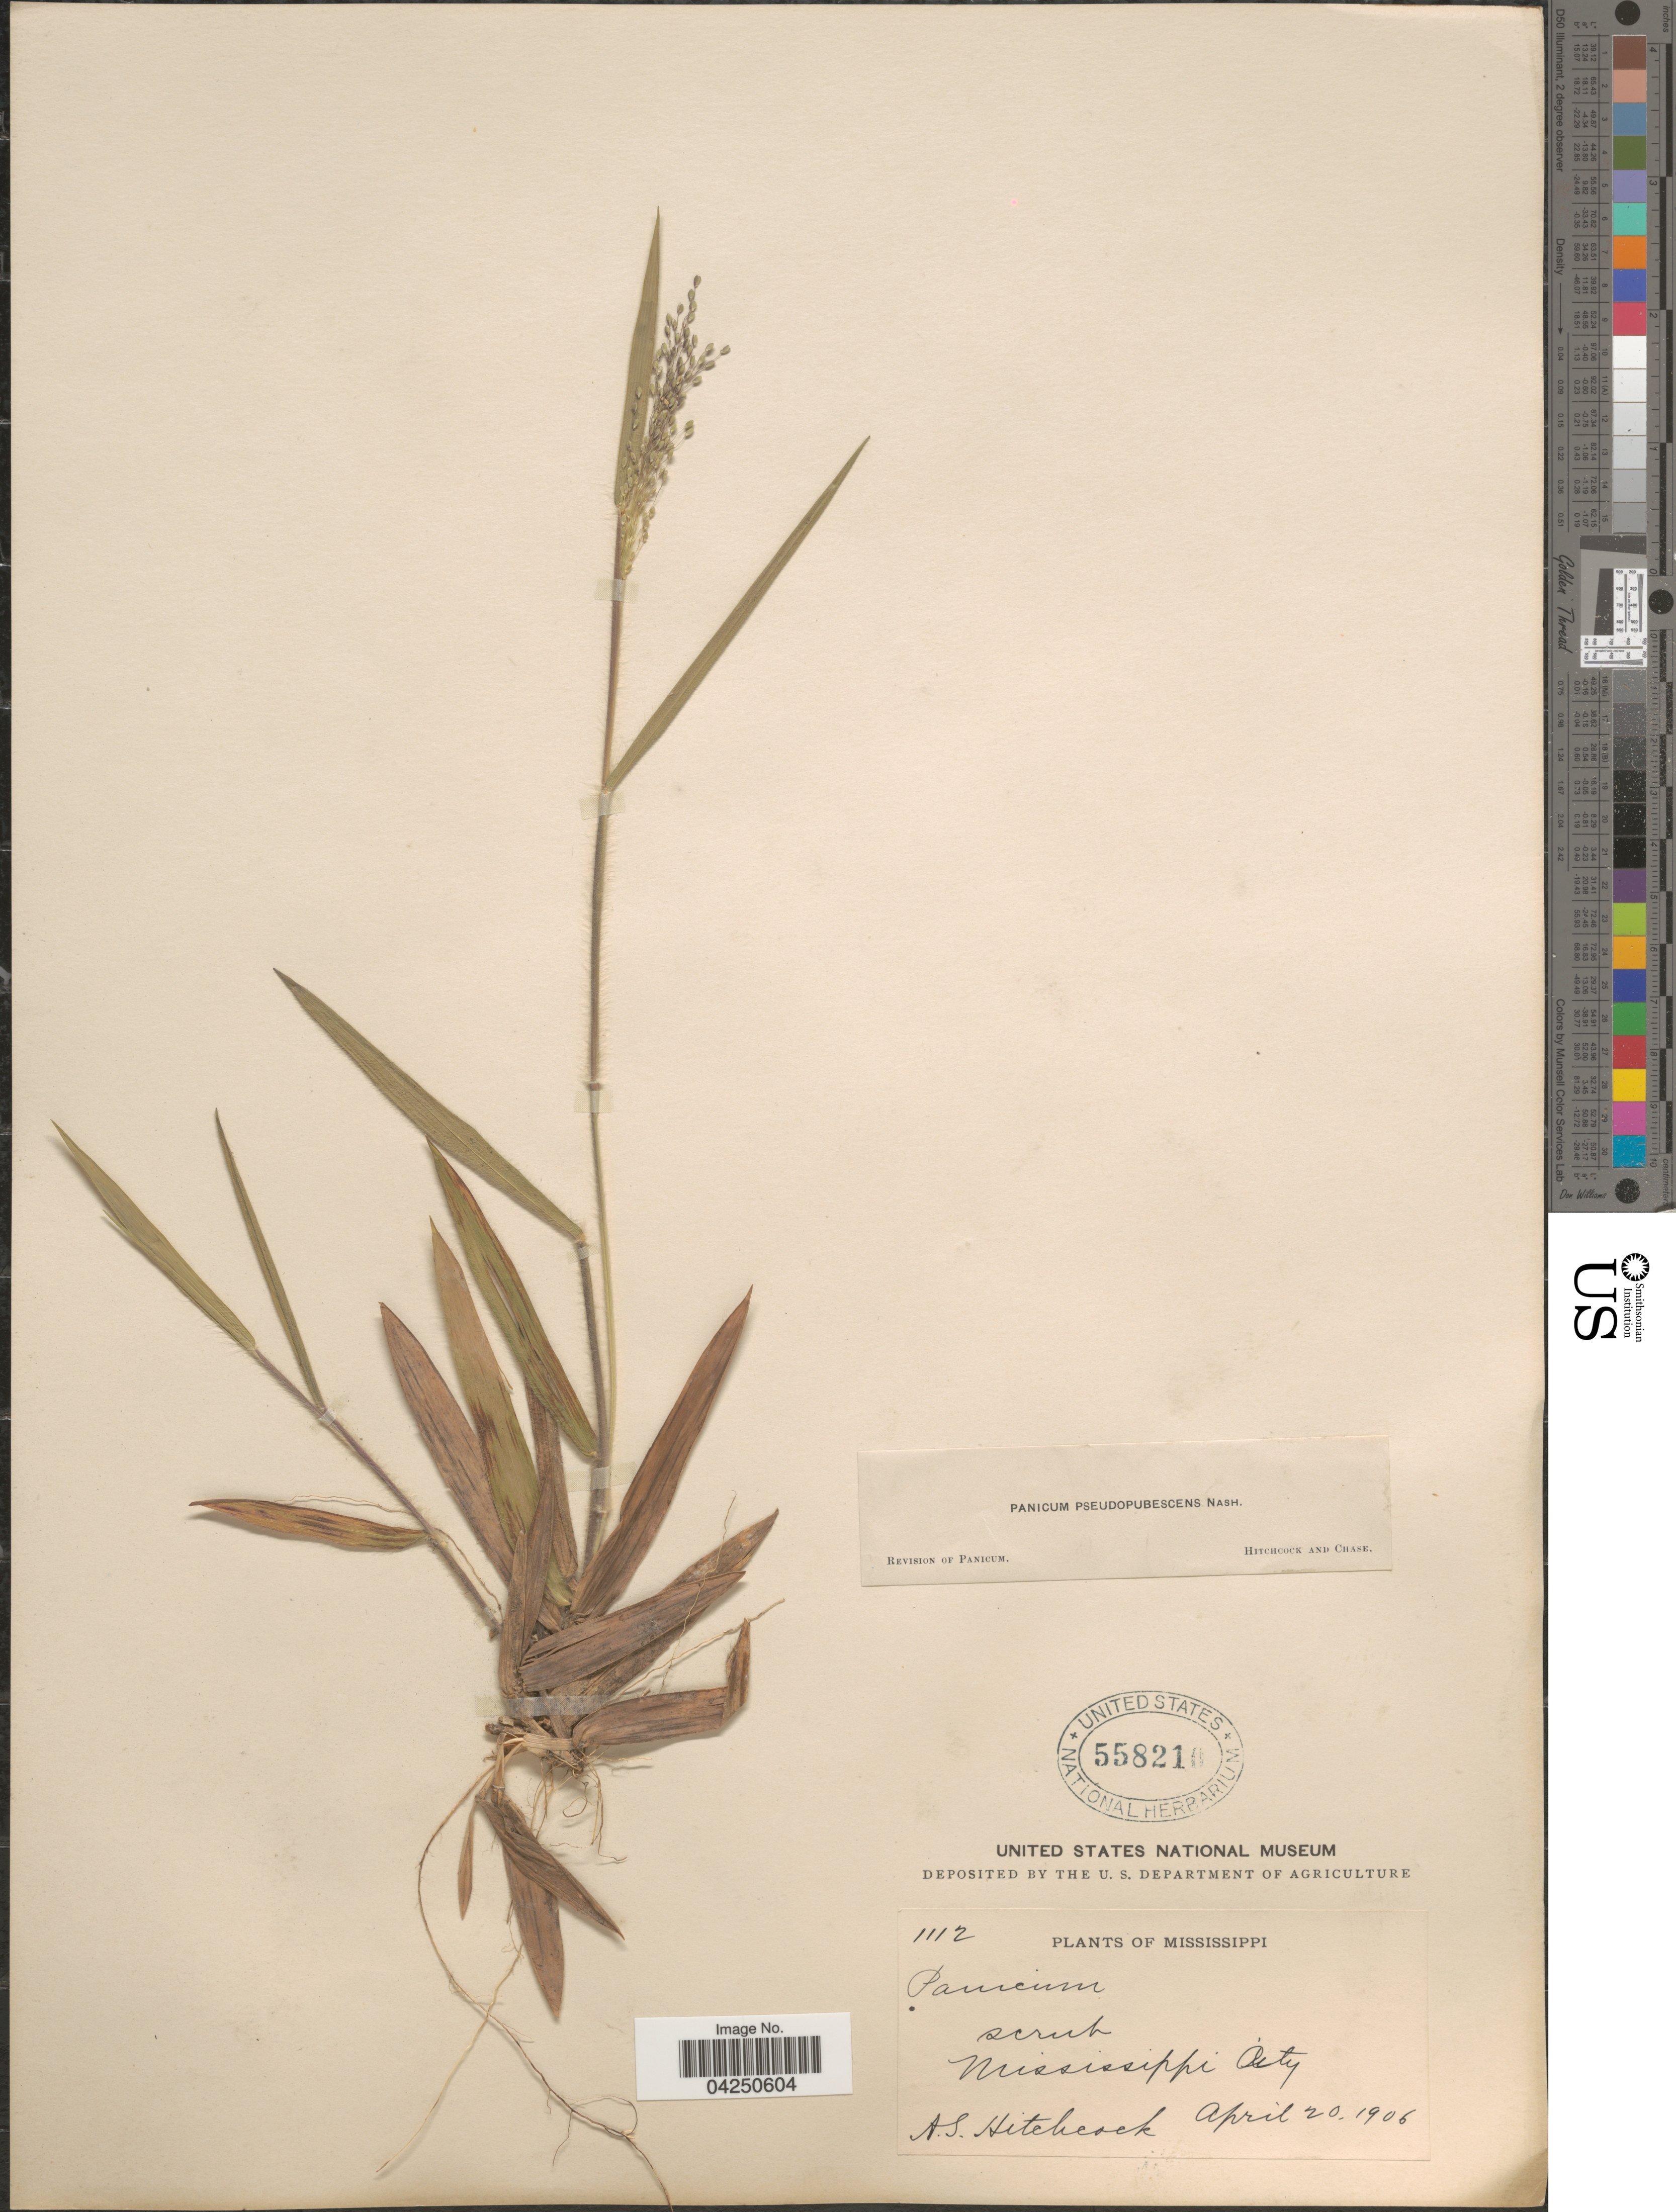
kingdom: Plantae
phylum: Tracheophyta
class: Liliopsida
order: Poales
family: Poaceae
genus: Dichanthelium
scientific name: Dichanthelium acuminatum var. acuminatum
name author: (Sw.) Gould & C.A. Clark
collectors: A. S. Hitchcock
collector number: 1112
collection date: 1906-04-20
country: United States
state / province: Mississippi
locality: Mississippi City.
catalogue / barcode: US 558210